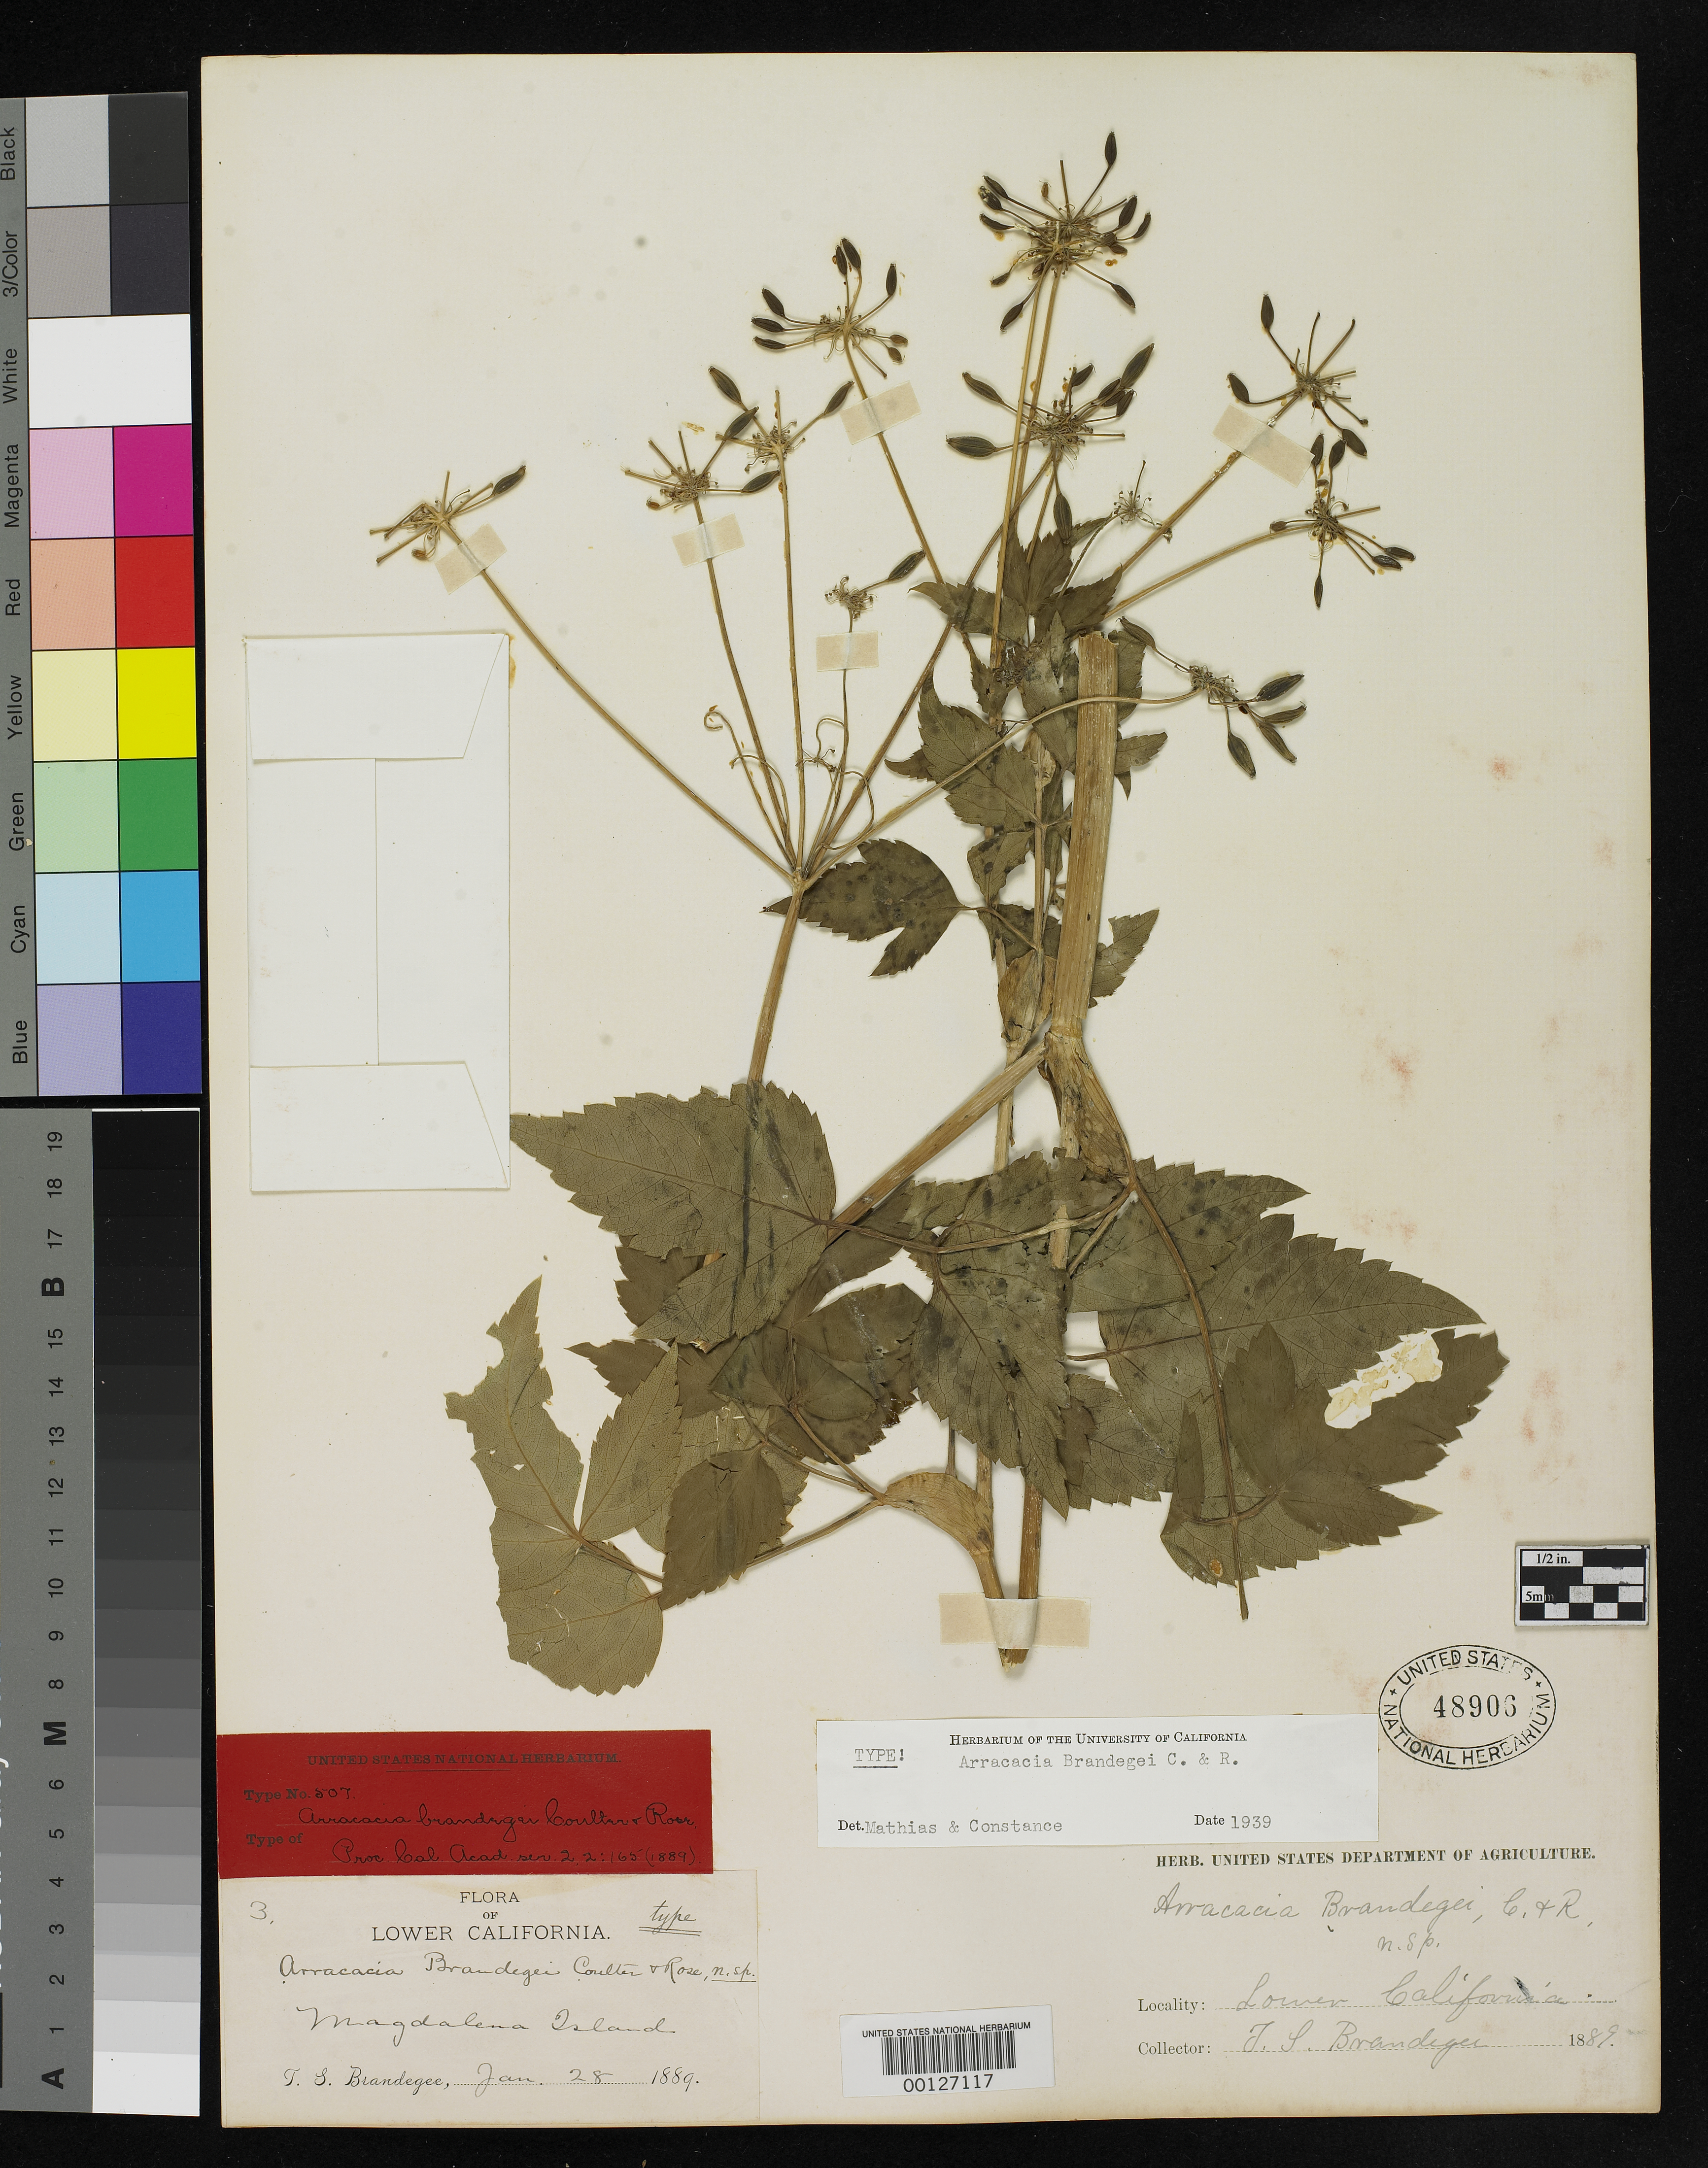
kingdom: Plantae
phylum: Tracheophyta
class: Magnoliopsida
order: Apiales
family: Apiaceae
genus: Arracacia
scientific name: Arracacia brandegei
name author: J.M. Coult. & Rose in Brandegee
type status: Holotype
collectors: T. S. Brandegee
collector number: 3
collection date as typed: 28 Jan 1889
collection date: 1889-01-28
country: Mexico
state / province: Baja California Sur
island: Magdalena Island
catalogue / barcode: US 48906